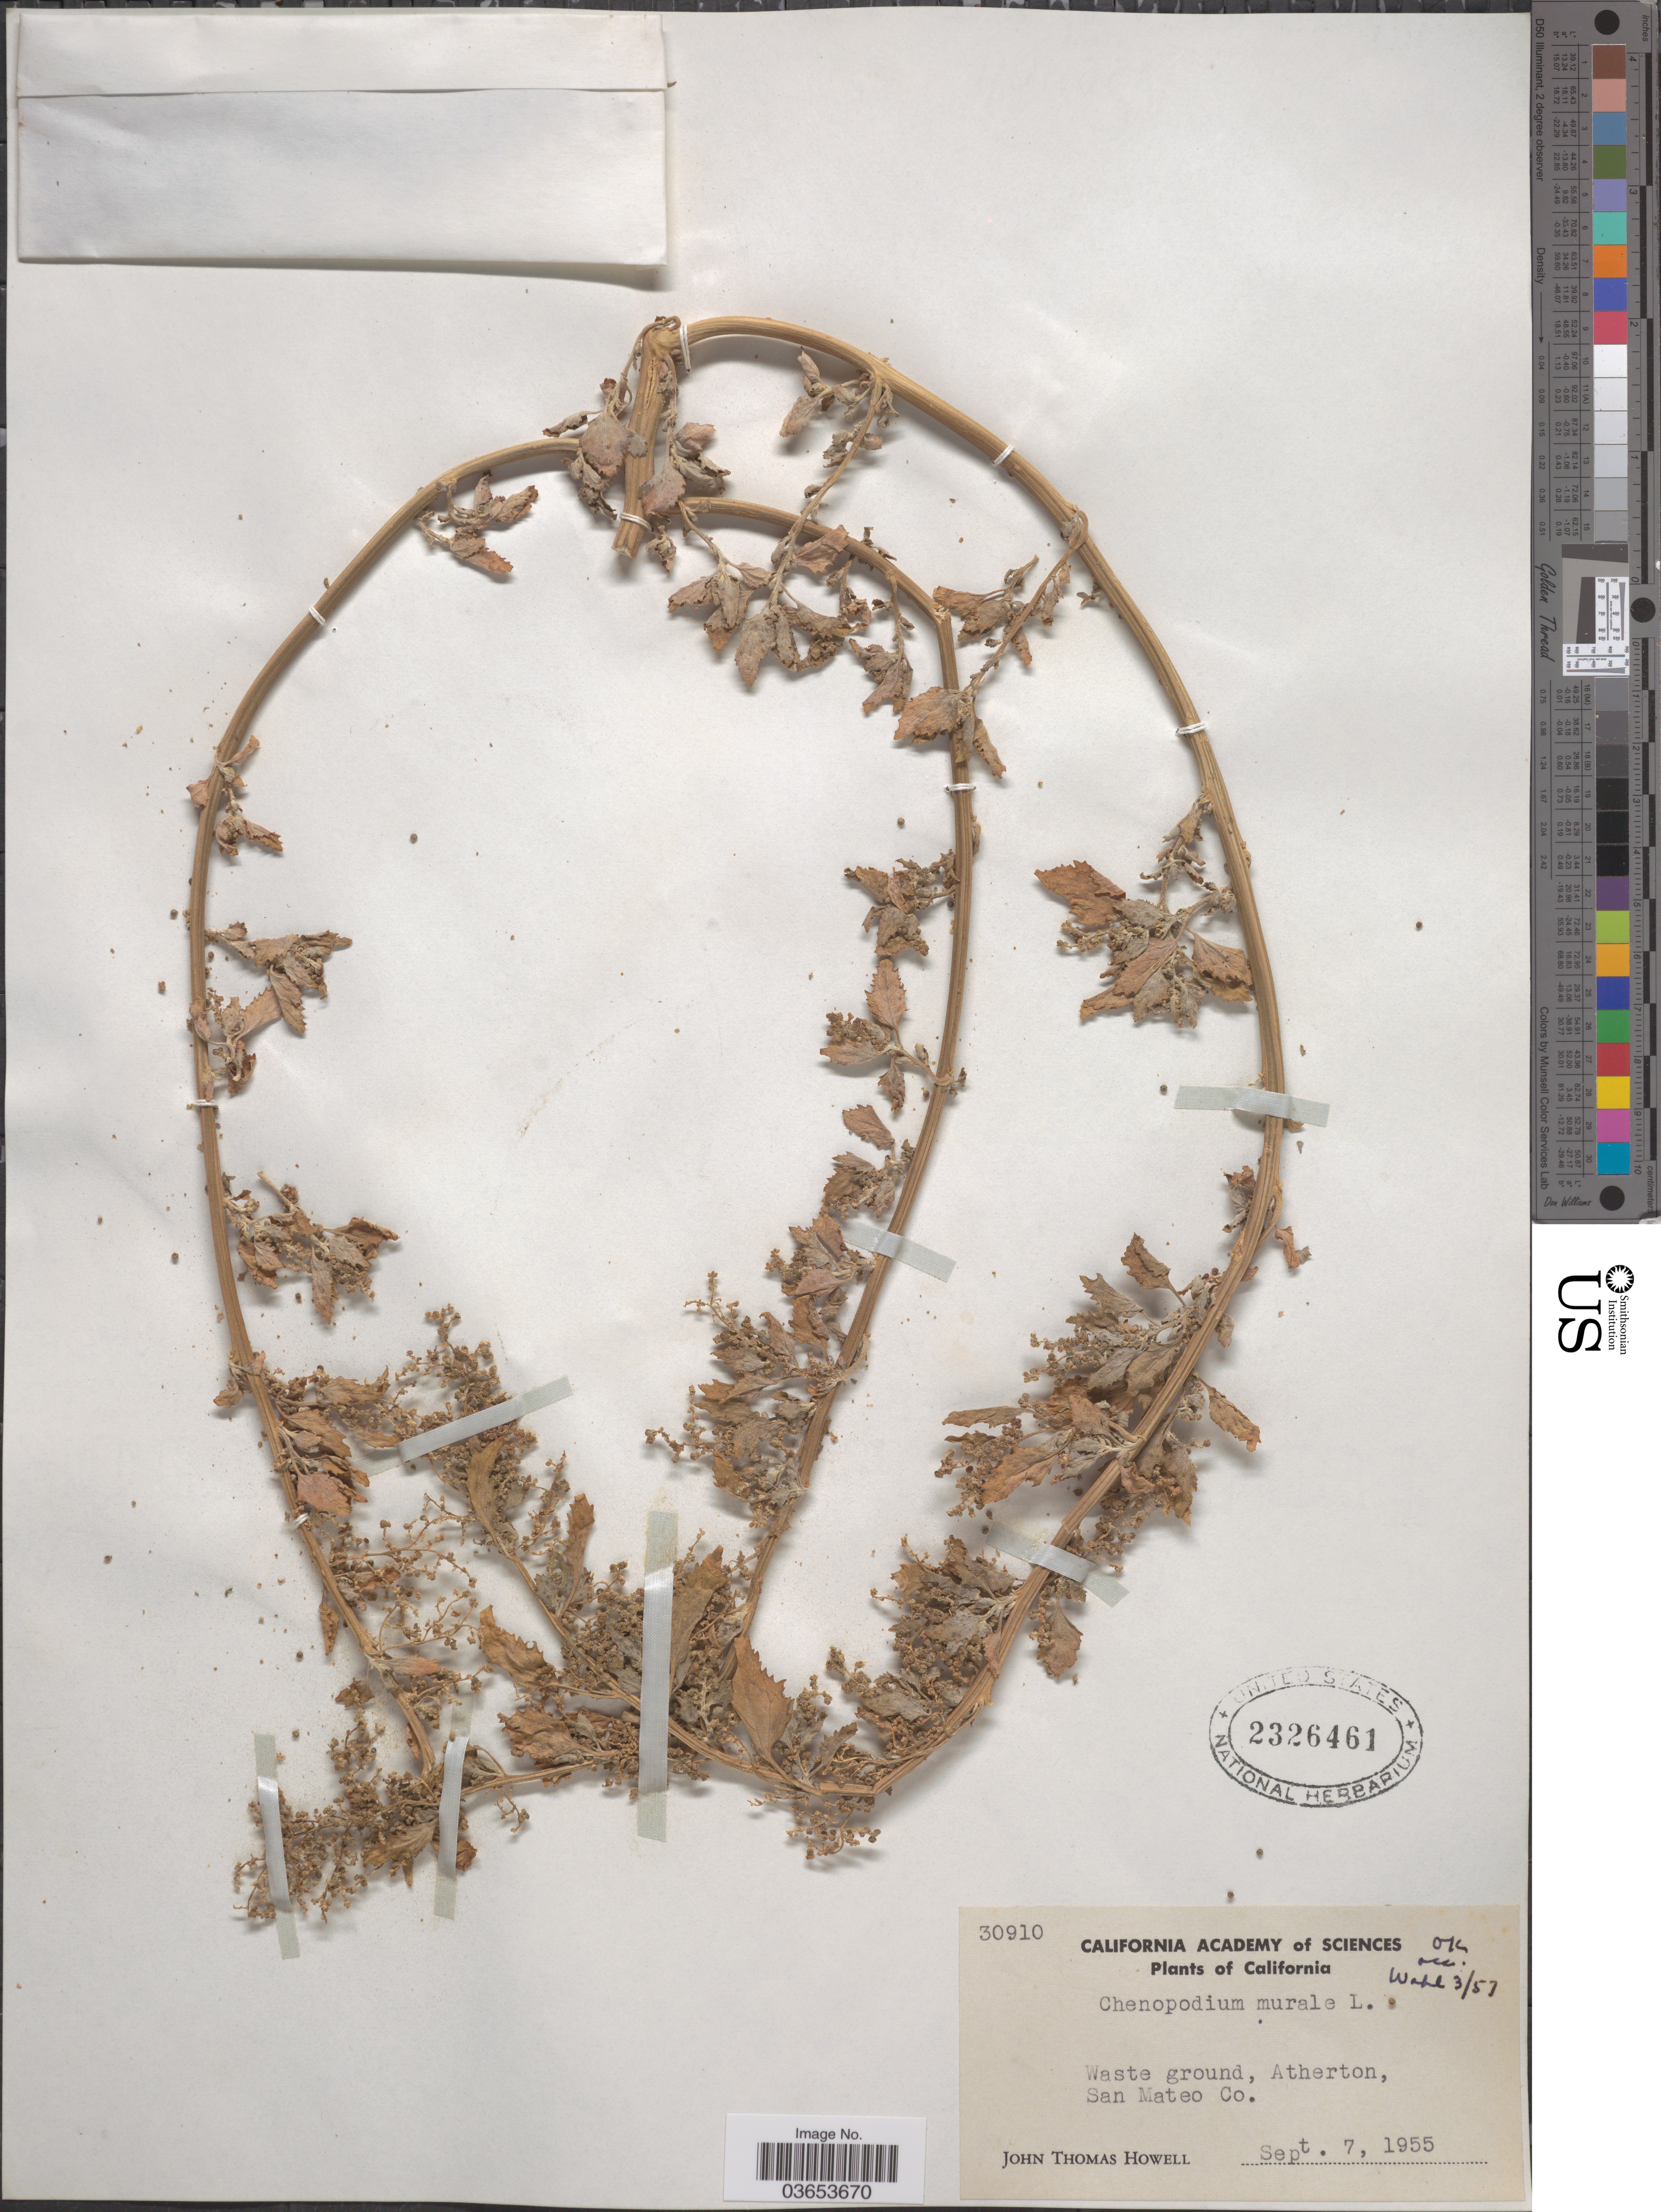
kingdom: Plantae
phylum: Tracheophyta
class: Magnoliopsida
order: Caryophyllales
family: Amaranthaceae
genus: Chenopodium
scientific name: Chenopodium murale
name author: L.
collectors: J. T. Howell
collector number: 30910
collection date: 1955-09-07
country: United States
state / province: California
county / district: San Mateo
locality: Atherton, San Mateo Co.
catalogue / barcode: US 2326461